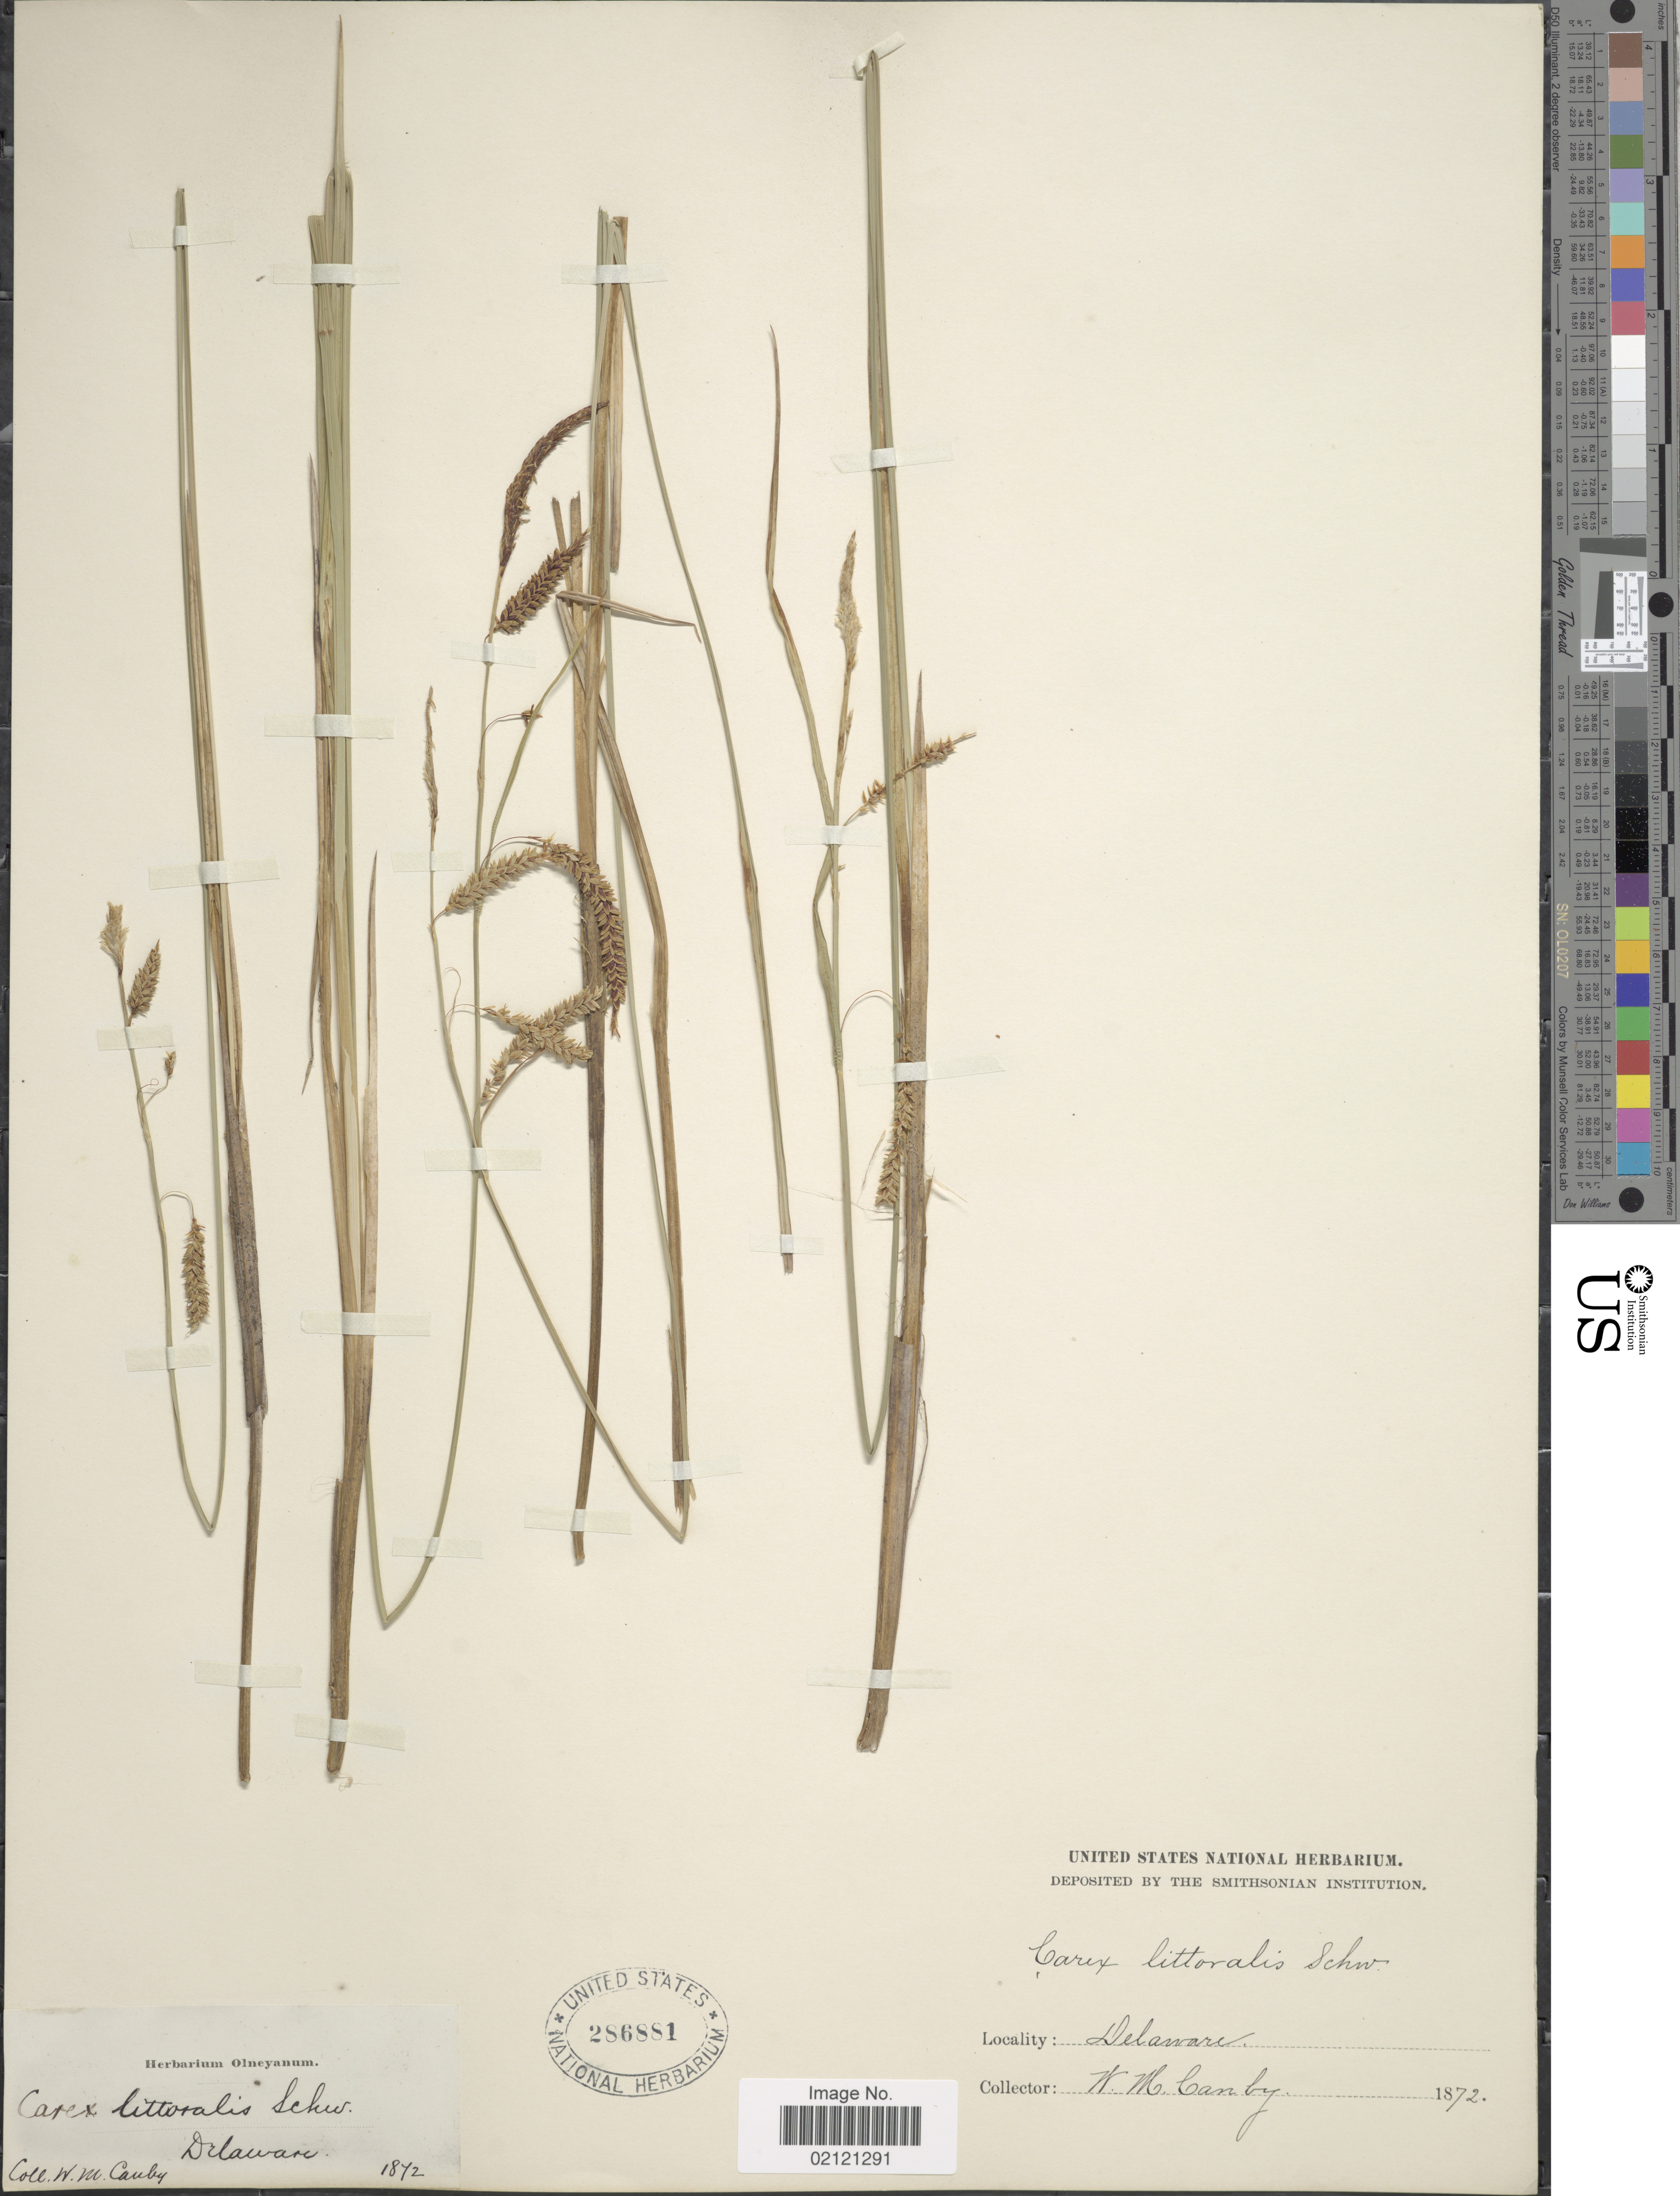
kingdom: Plantae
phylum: Tracheophyta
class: Liliopsida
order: Poales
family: Cyperaceae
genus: Carex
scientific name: Carex barrattii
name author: Torr. ex Schwein.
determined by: Strong, Mark T., (BOT), Smithsonian Institution - National Museum of Natural History (UNITED STATES)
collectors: W. M. Canby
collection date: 1872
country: United States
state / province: Delaware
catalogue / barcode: US 286881